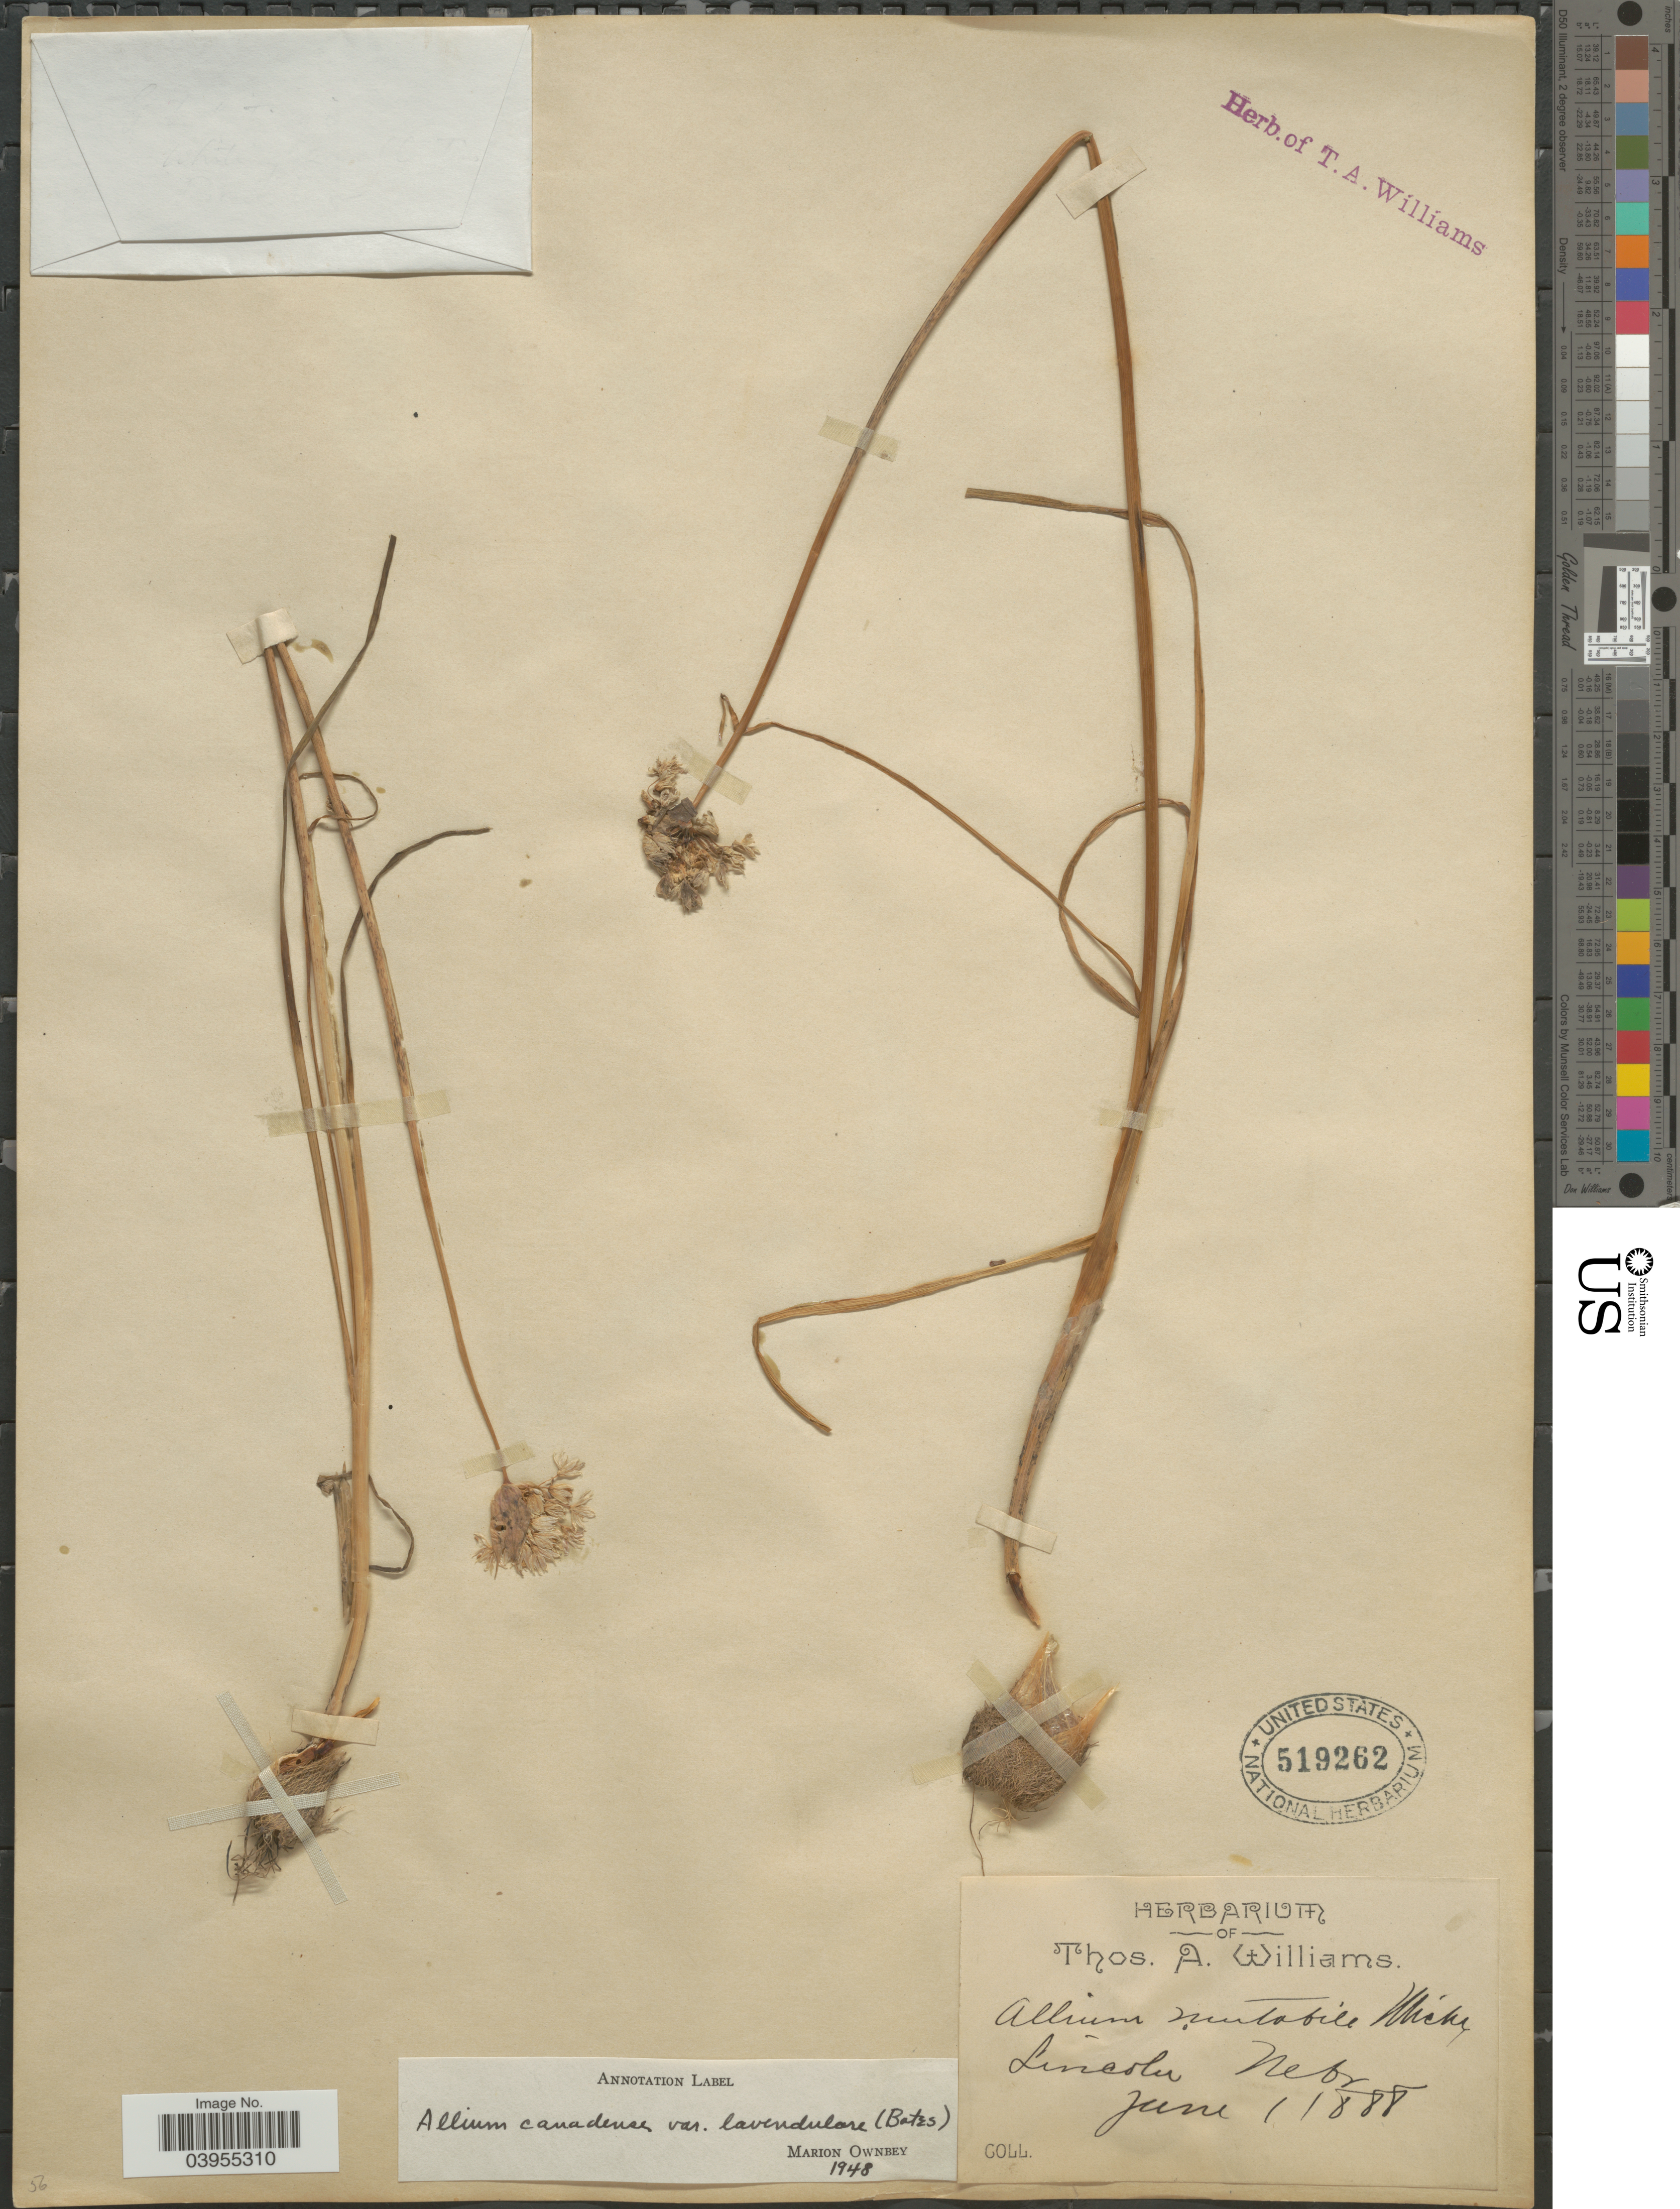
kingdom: Plantae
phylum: Tracheophyta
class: Liliopsida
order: Asparagales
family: Amaryllidaceae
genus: Allium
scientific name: Allium canadense var. lavandulare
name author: (Bates) Ownbey & Aase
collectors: ex herb. Thos. A. Williams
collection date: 1888-06-01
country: United States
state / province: Nebraska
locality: Lincoln.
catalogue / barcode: US 519262